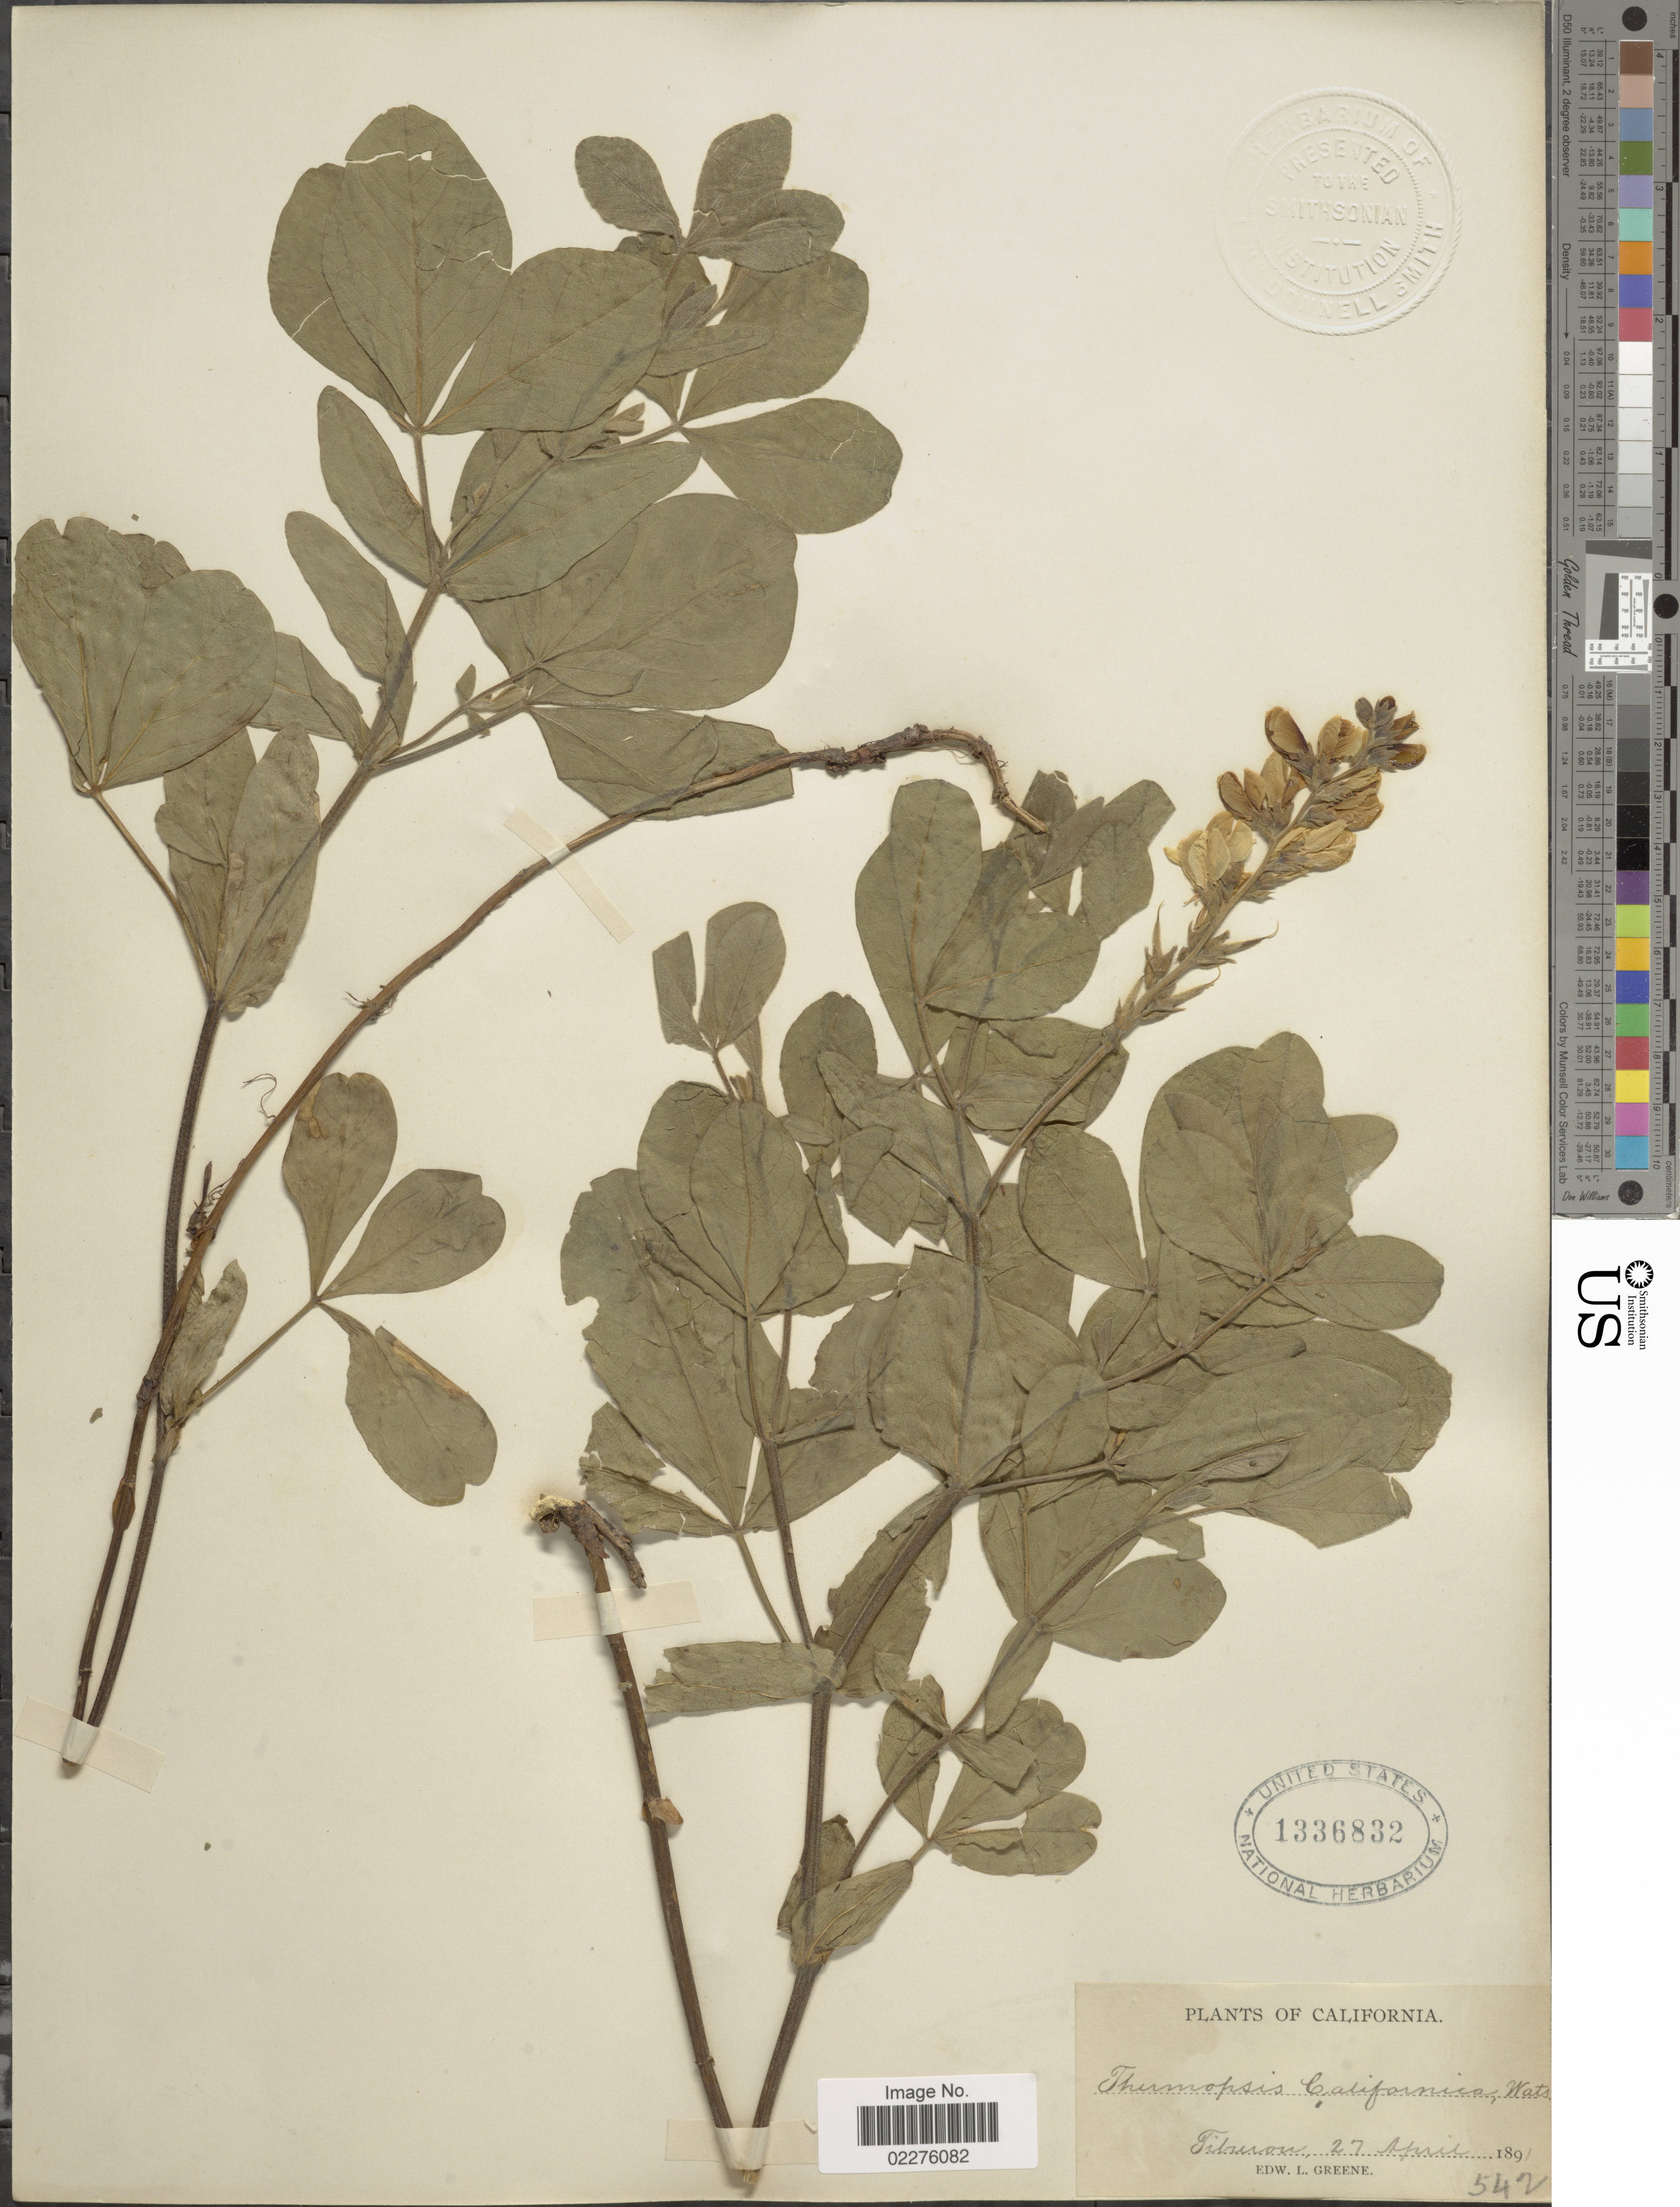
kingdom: Plantae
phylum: Tracheophyta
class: Magnoliopsida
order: Fabales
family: Fabaceae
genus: Thermopsis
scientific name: Thermopsis californica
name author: S. Watson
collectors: E. L. Greene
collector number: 542?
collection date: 1891-06-27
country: United States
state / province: California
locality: Tiburon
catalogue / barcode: US 1336832